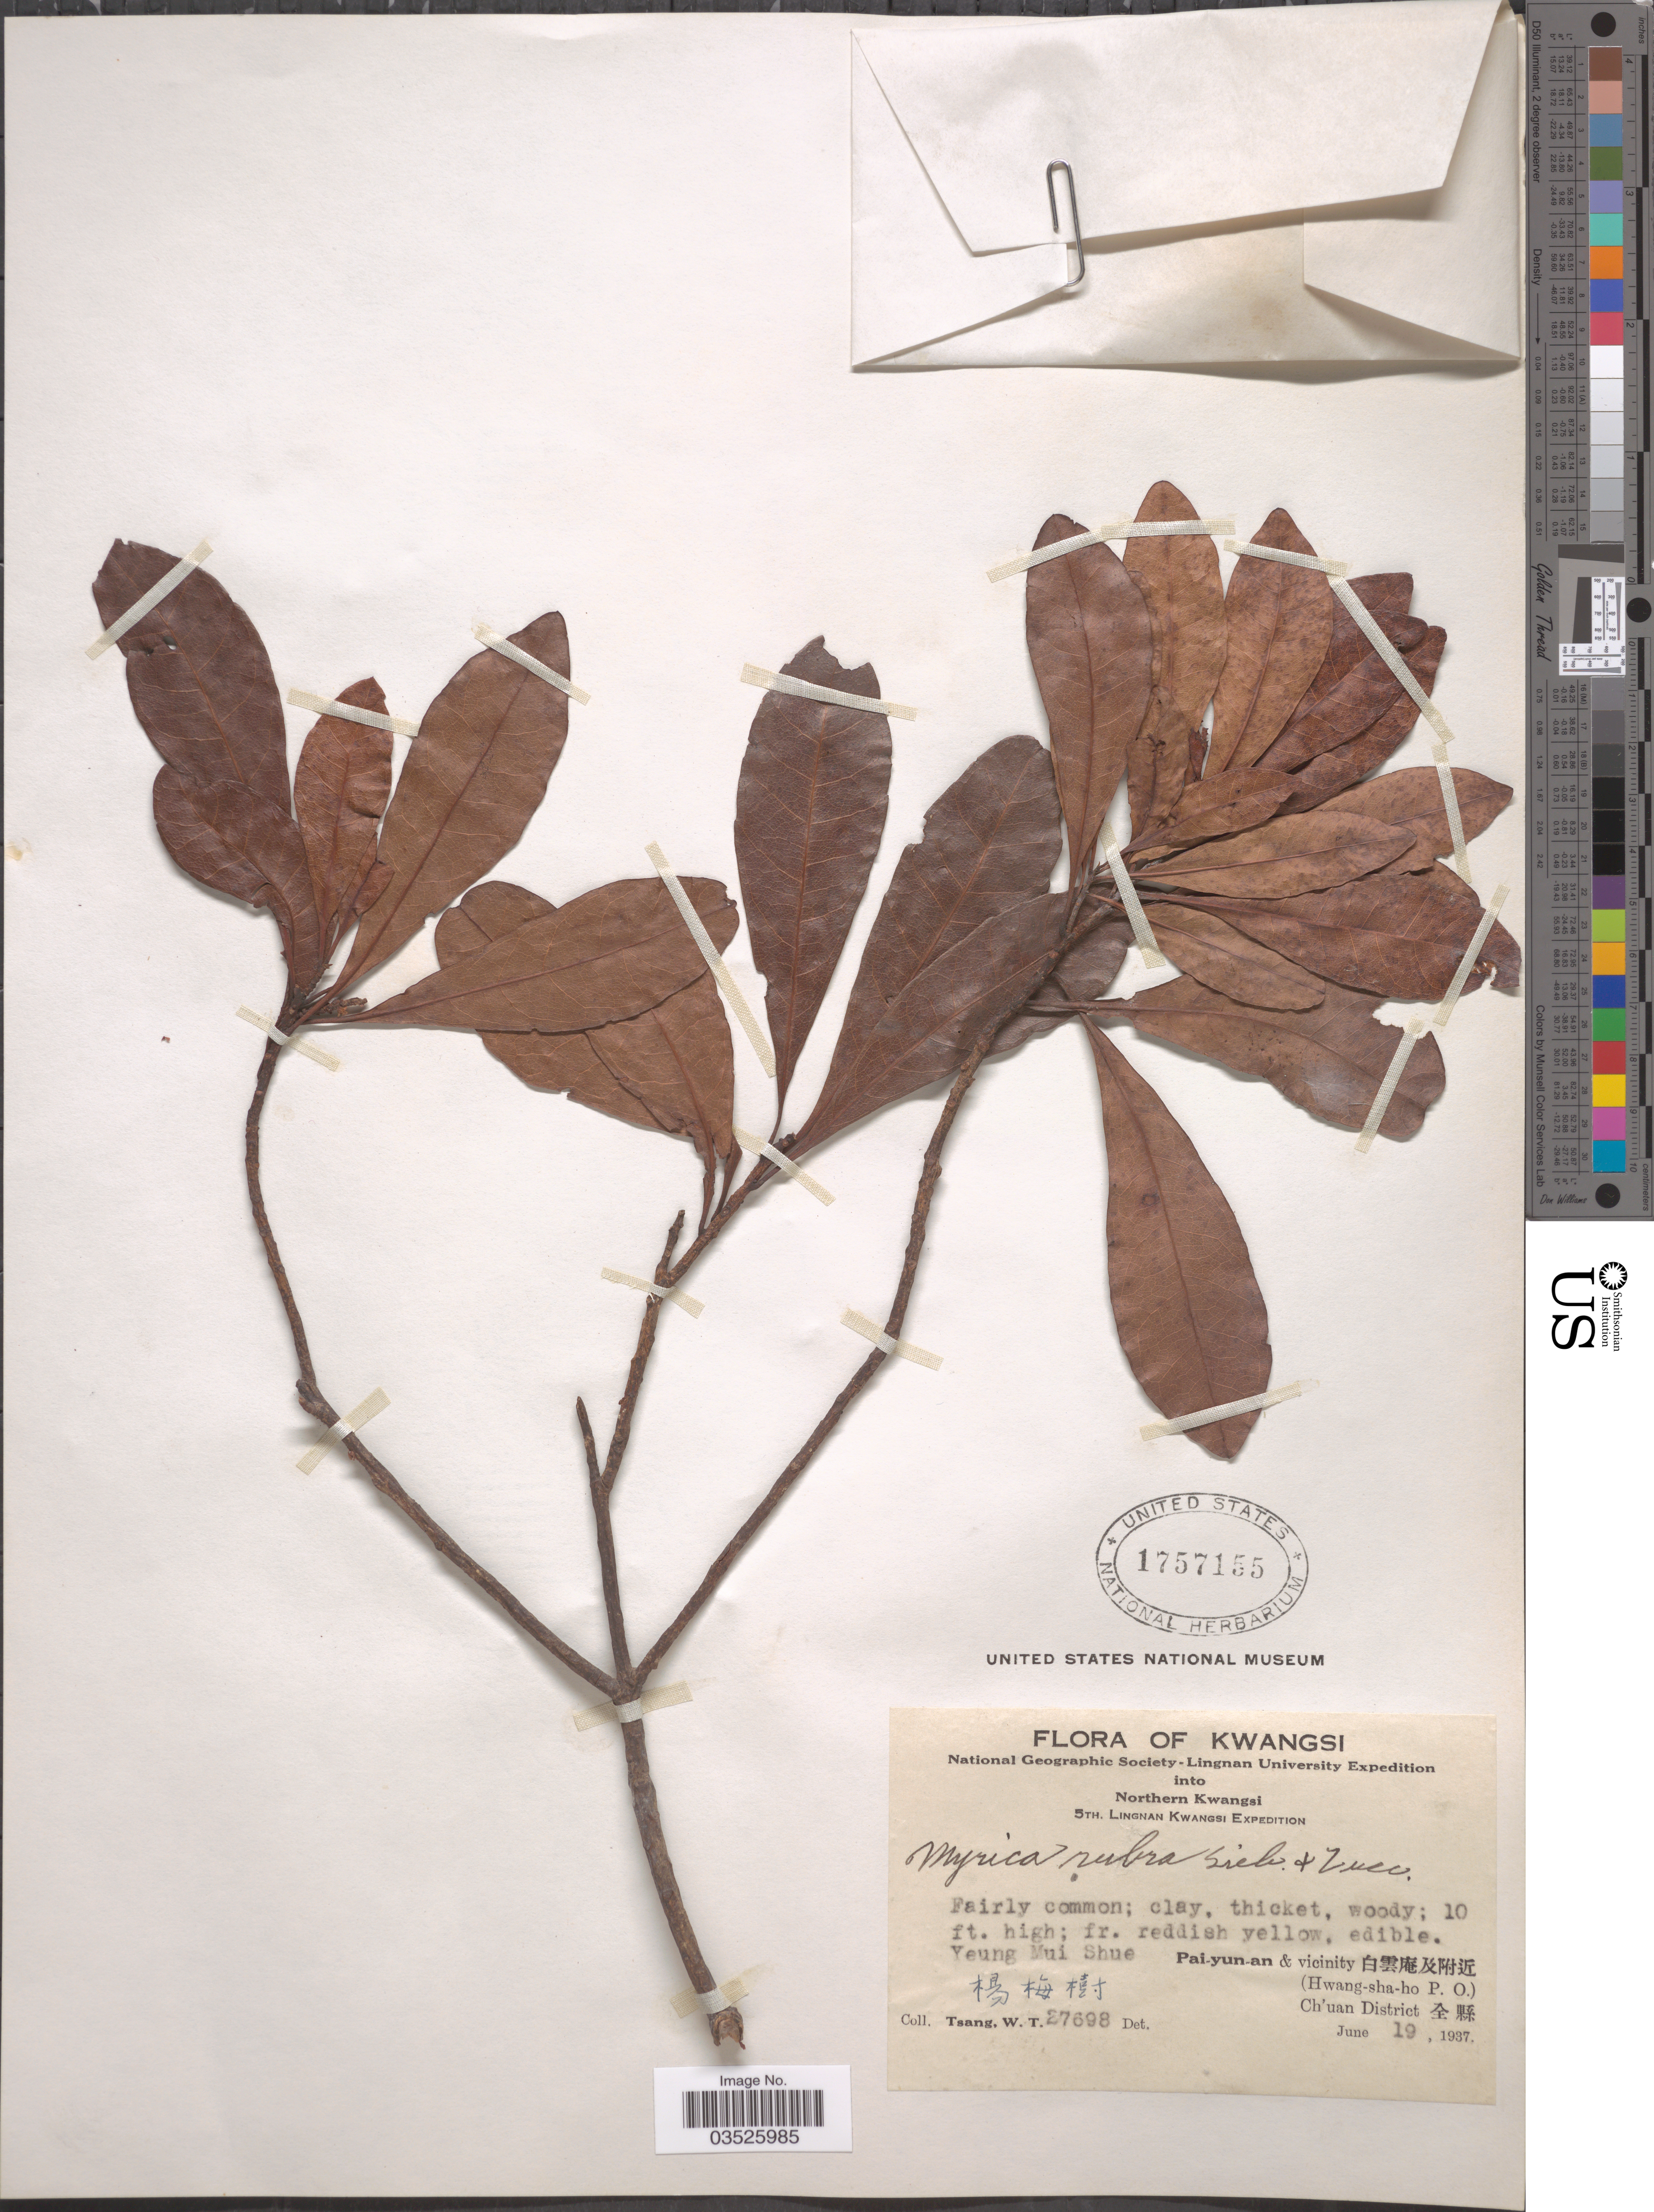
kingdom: Plantae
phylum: Tracheophyta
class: Magnoliopsida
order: Fagales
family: Myricaceae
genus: Morella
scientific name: Morella rubra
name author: Lour.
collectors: W. T. Tsang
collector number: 27698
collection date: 1937-06-19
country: China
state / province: Guangxi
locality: Kwangsi.Northern Kwangsi. Yeung Mui Shue. Pai-yun-an & vicinity (Hwang-sha-ho P. O.) Ch'uan District.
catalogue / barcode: US 1757155